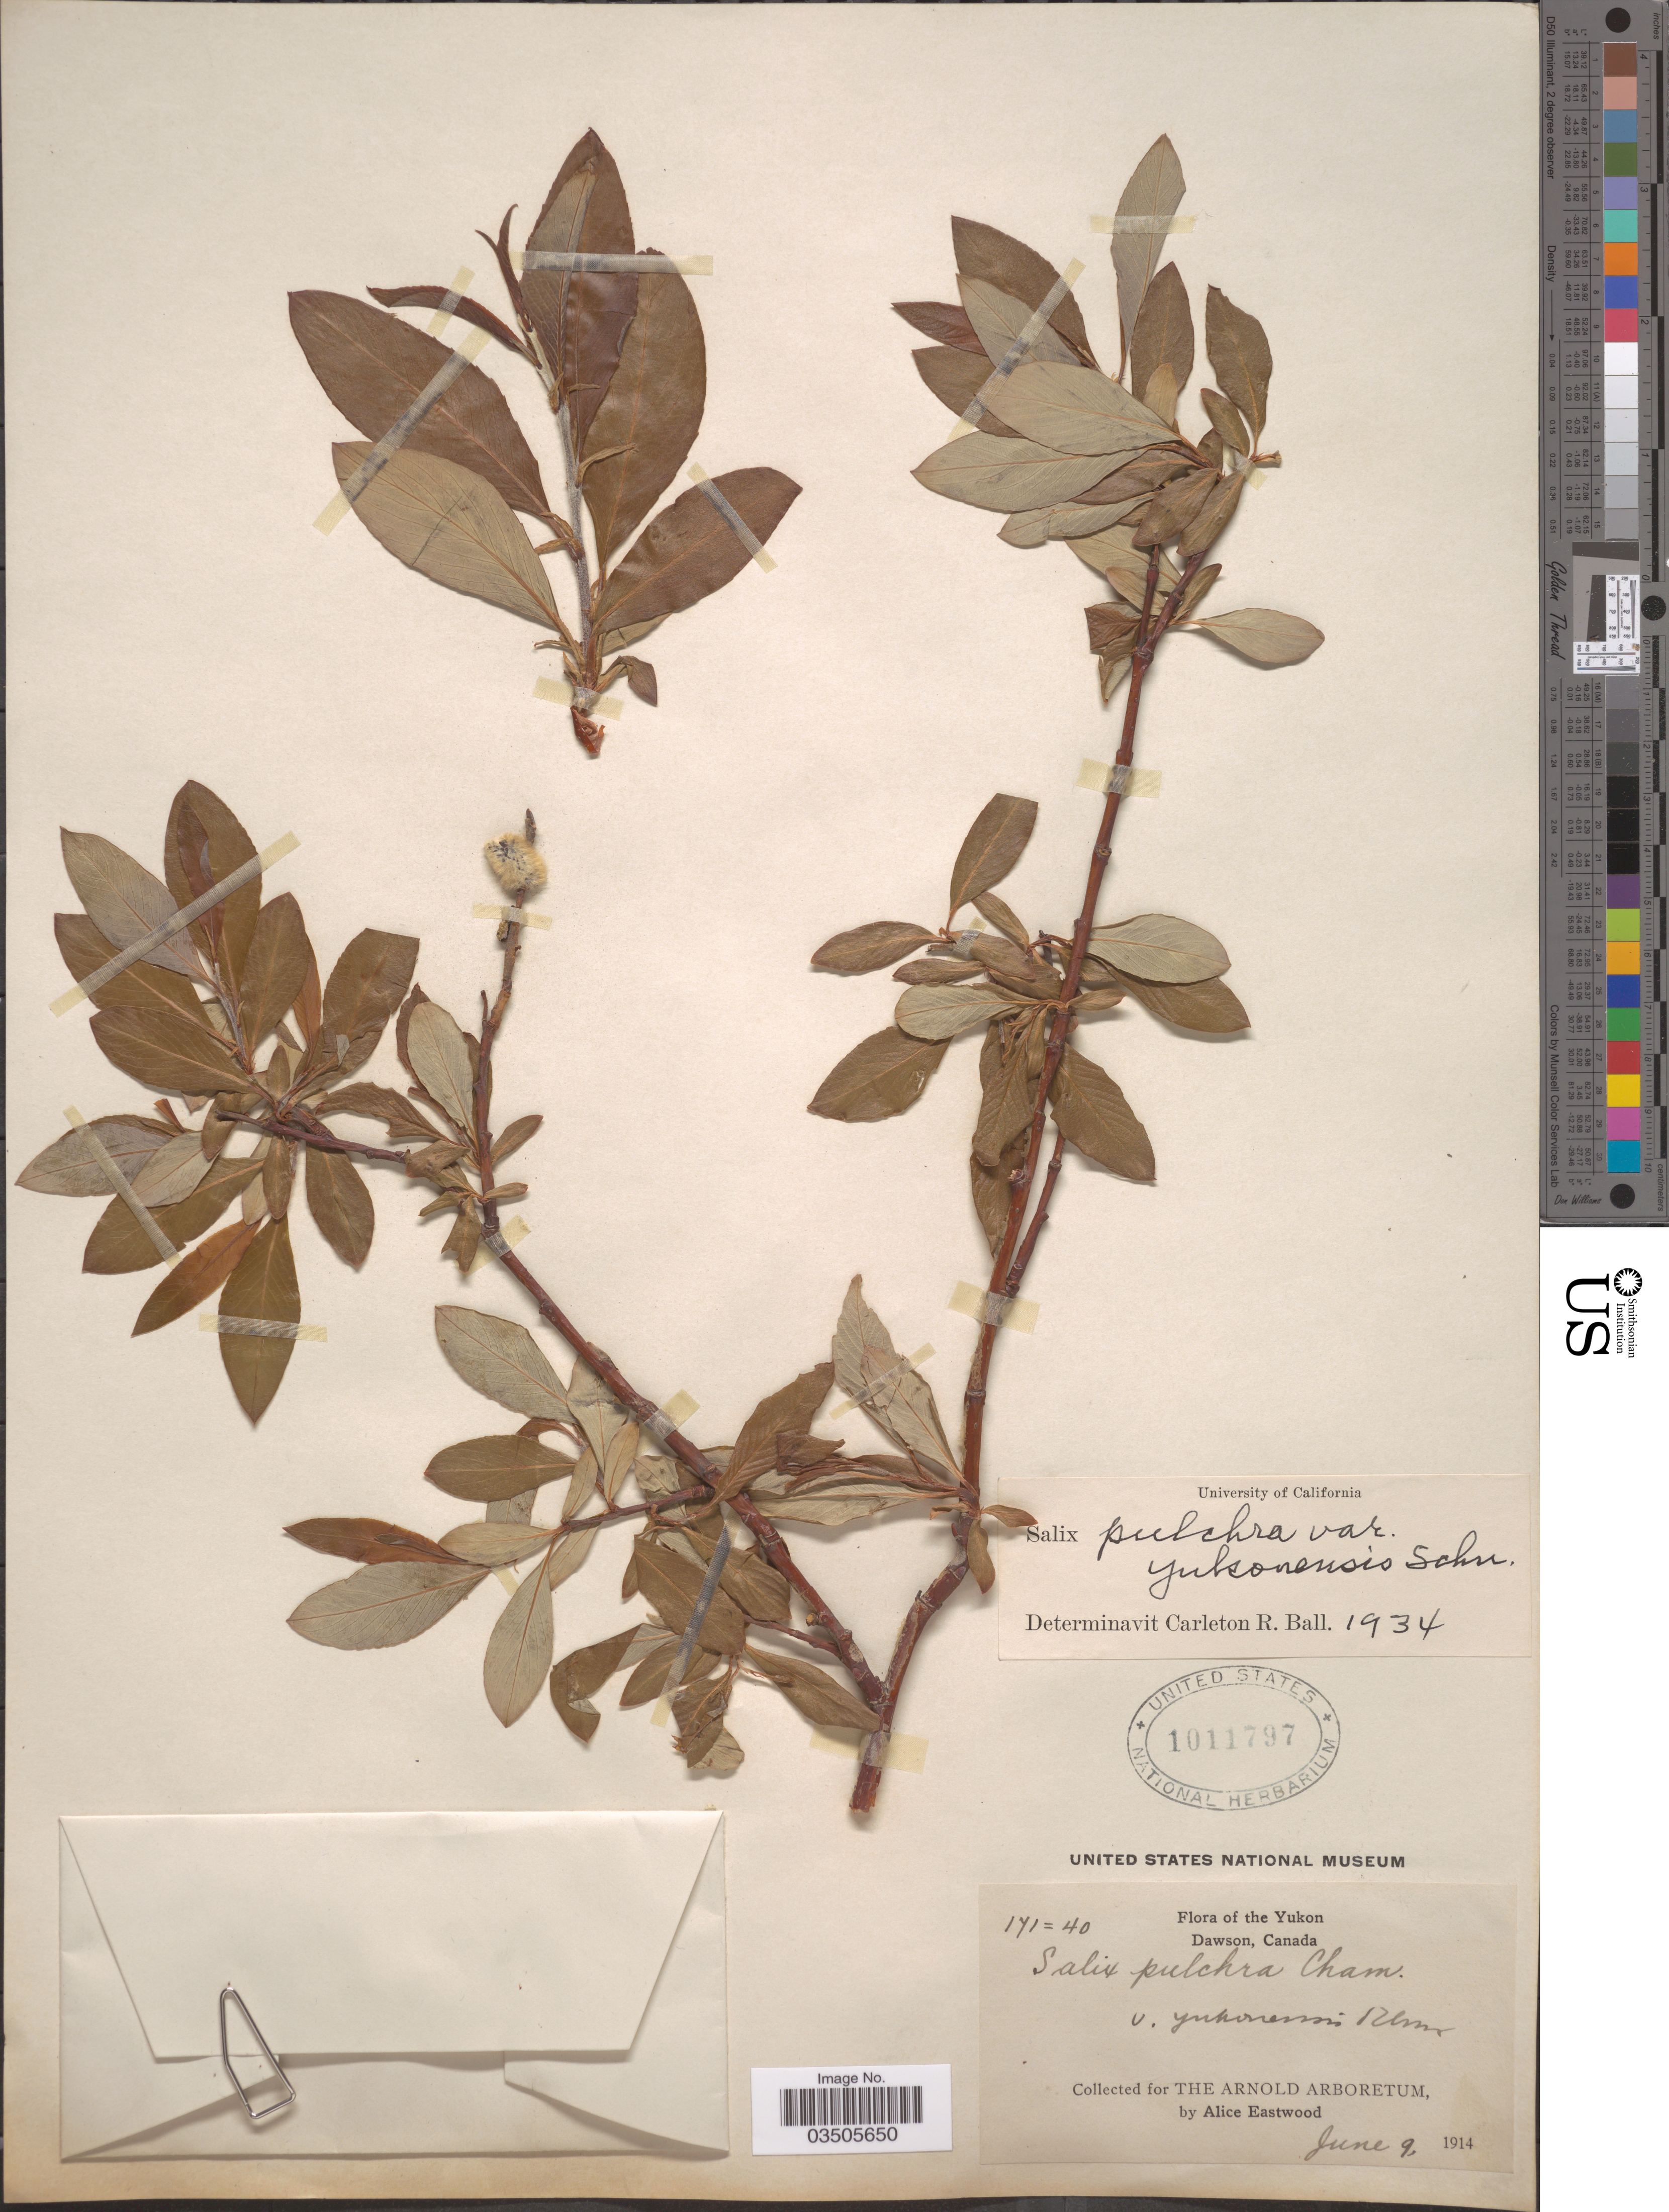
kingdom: Plantae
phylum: Tracheophyta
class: Magnoliopsida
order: Malpighiales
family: Salicaceae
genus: Salix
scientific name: Salix pulchra var. yukonensis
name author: C.K. Schneid.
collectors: A. Eastwood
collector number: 171=40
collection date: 1914-06-09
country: Canada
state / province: Yukon Territory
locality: Yukon. Dawson.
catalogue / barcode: US 1011797